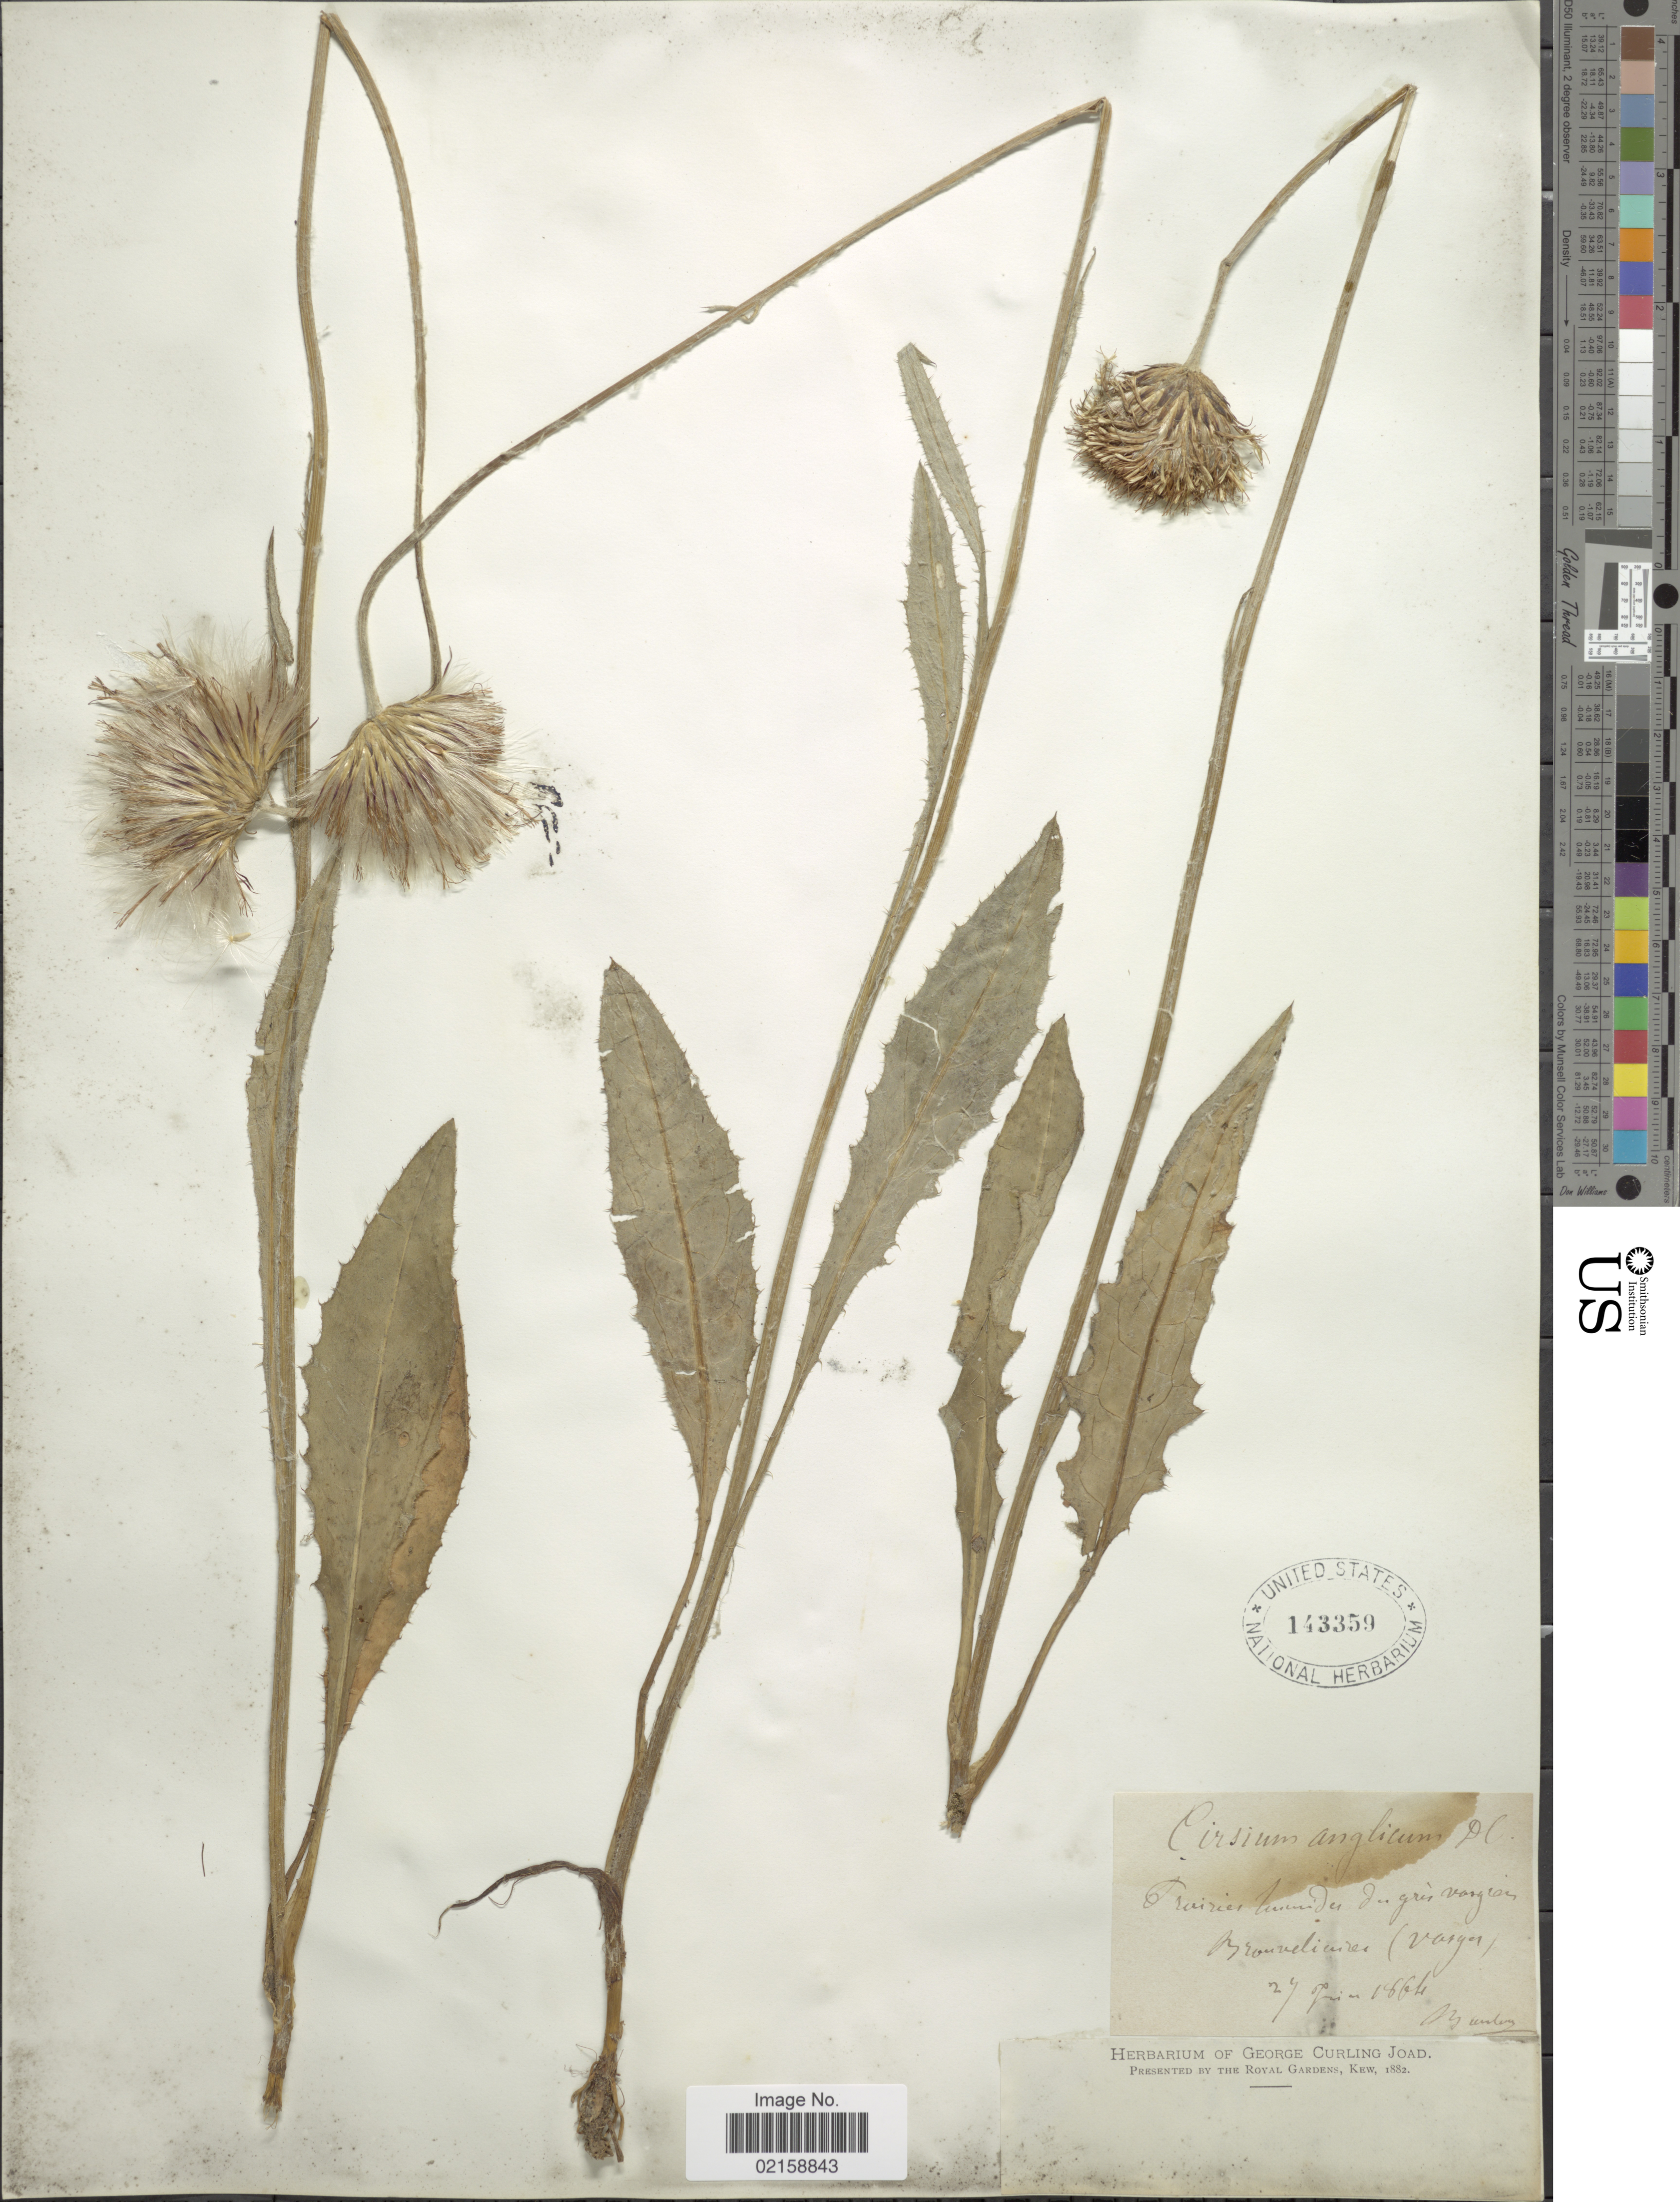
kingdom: Plantae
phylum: Tracheophyta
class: Magnoliopsida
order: Asterales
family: Asteraceae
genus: Cirsium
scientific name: Cirsium dissectum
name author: (L.) Hill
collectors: Burley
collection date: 1864-06-27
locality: Prairies humides du gres vargeis Brauvelicuzed (varges). [interpreted]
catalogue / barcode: US 143359